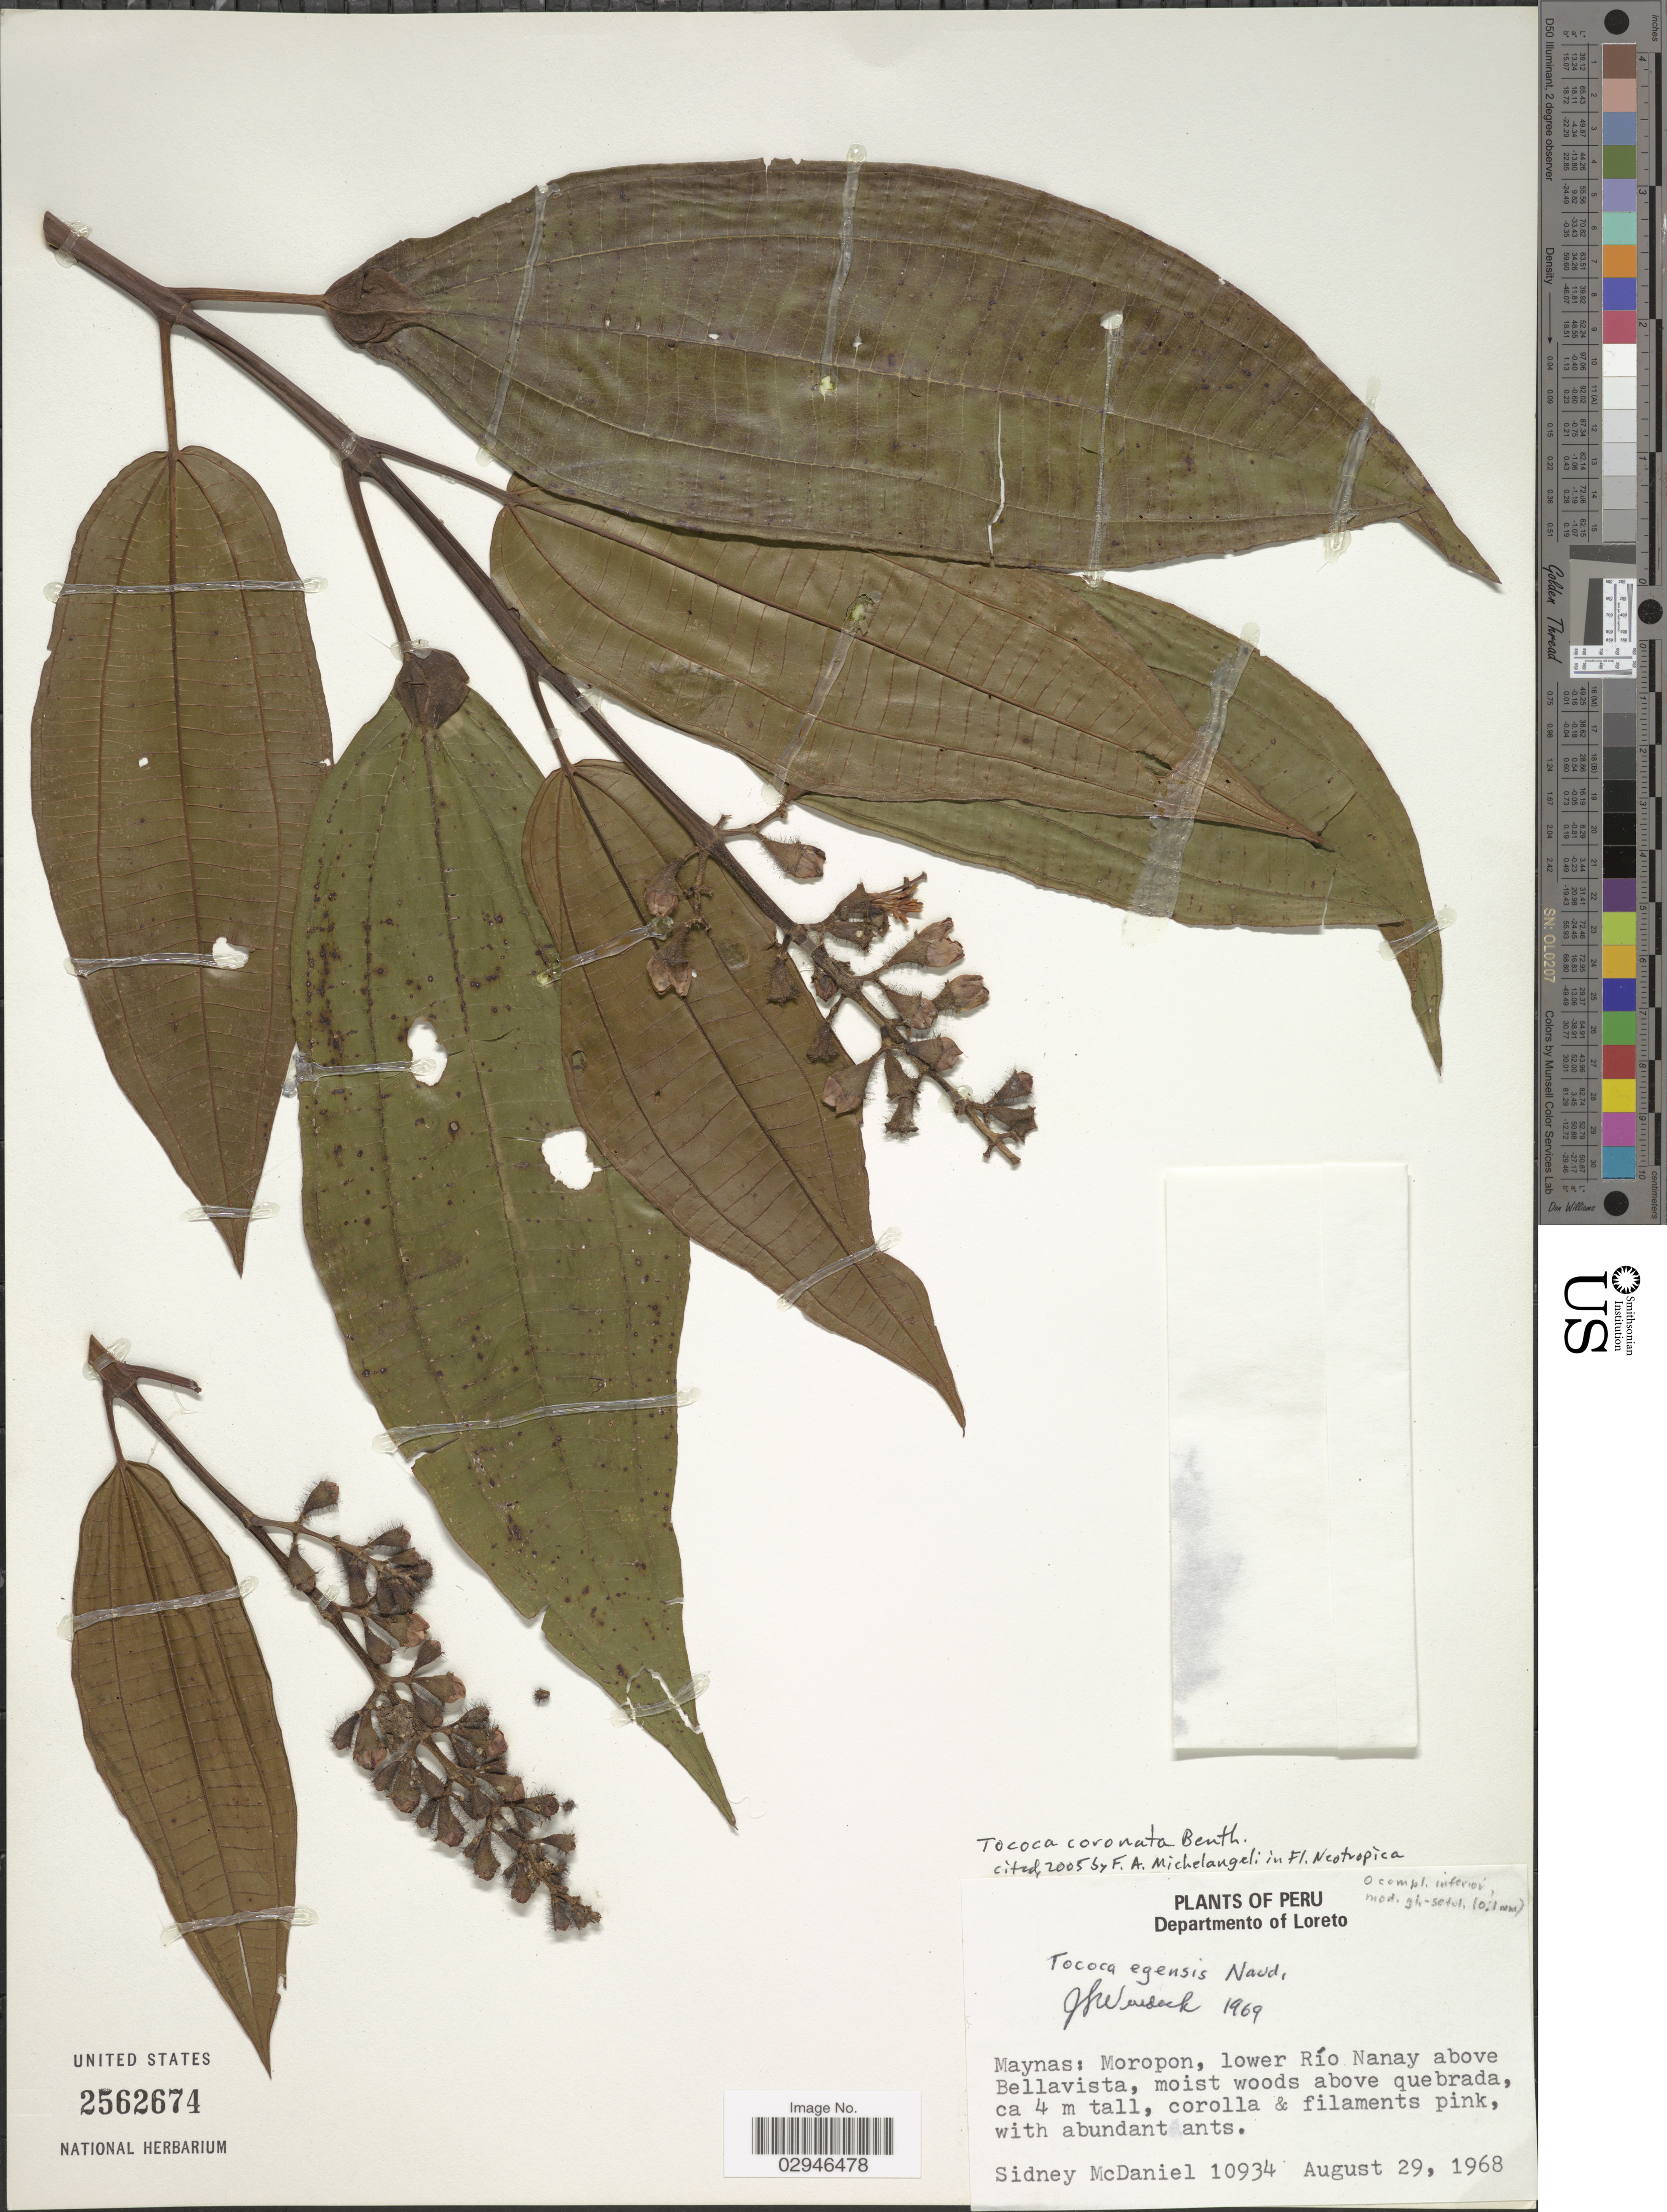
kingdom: Plantae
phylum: Tracheophyta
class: Magnoliopsida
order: Myrtales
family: Melastomataceae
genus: Tococa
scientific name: Tococa coronata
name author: Benth.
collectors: S. McDaniel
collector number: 10934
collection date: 1968-08-29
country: Peru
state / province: Loreto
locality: Departamento of Loreto, Maynas: Moropon, lower Río Nanay above Bellavista, moist woods above quebrada.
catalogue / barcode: US 2562674